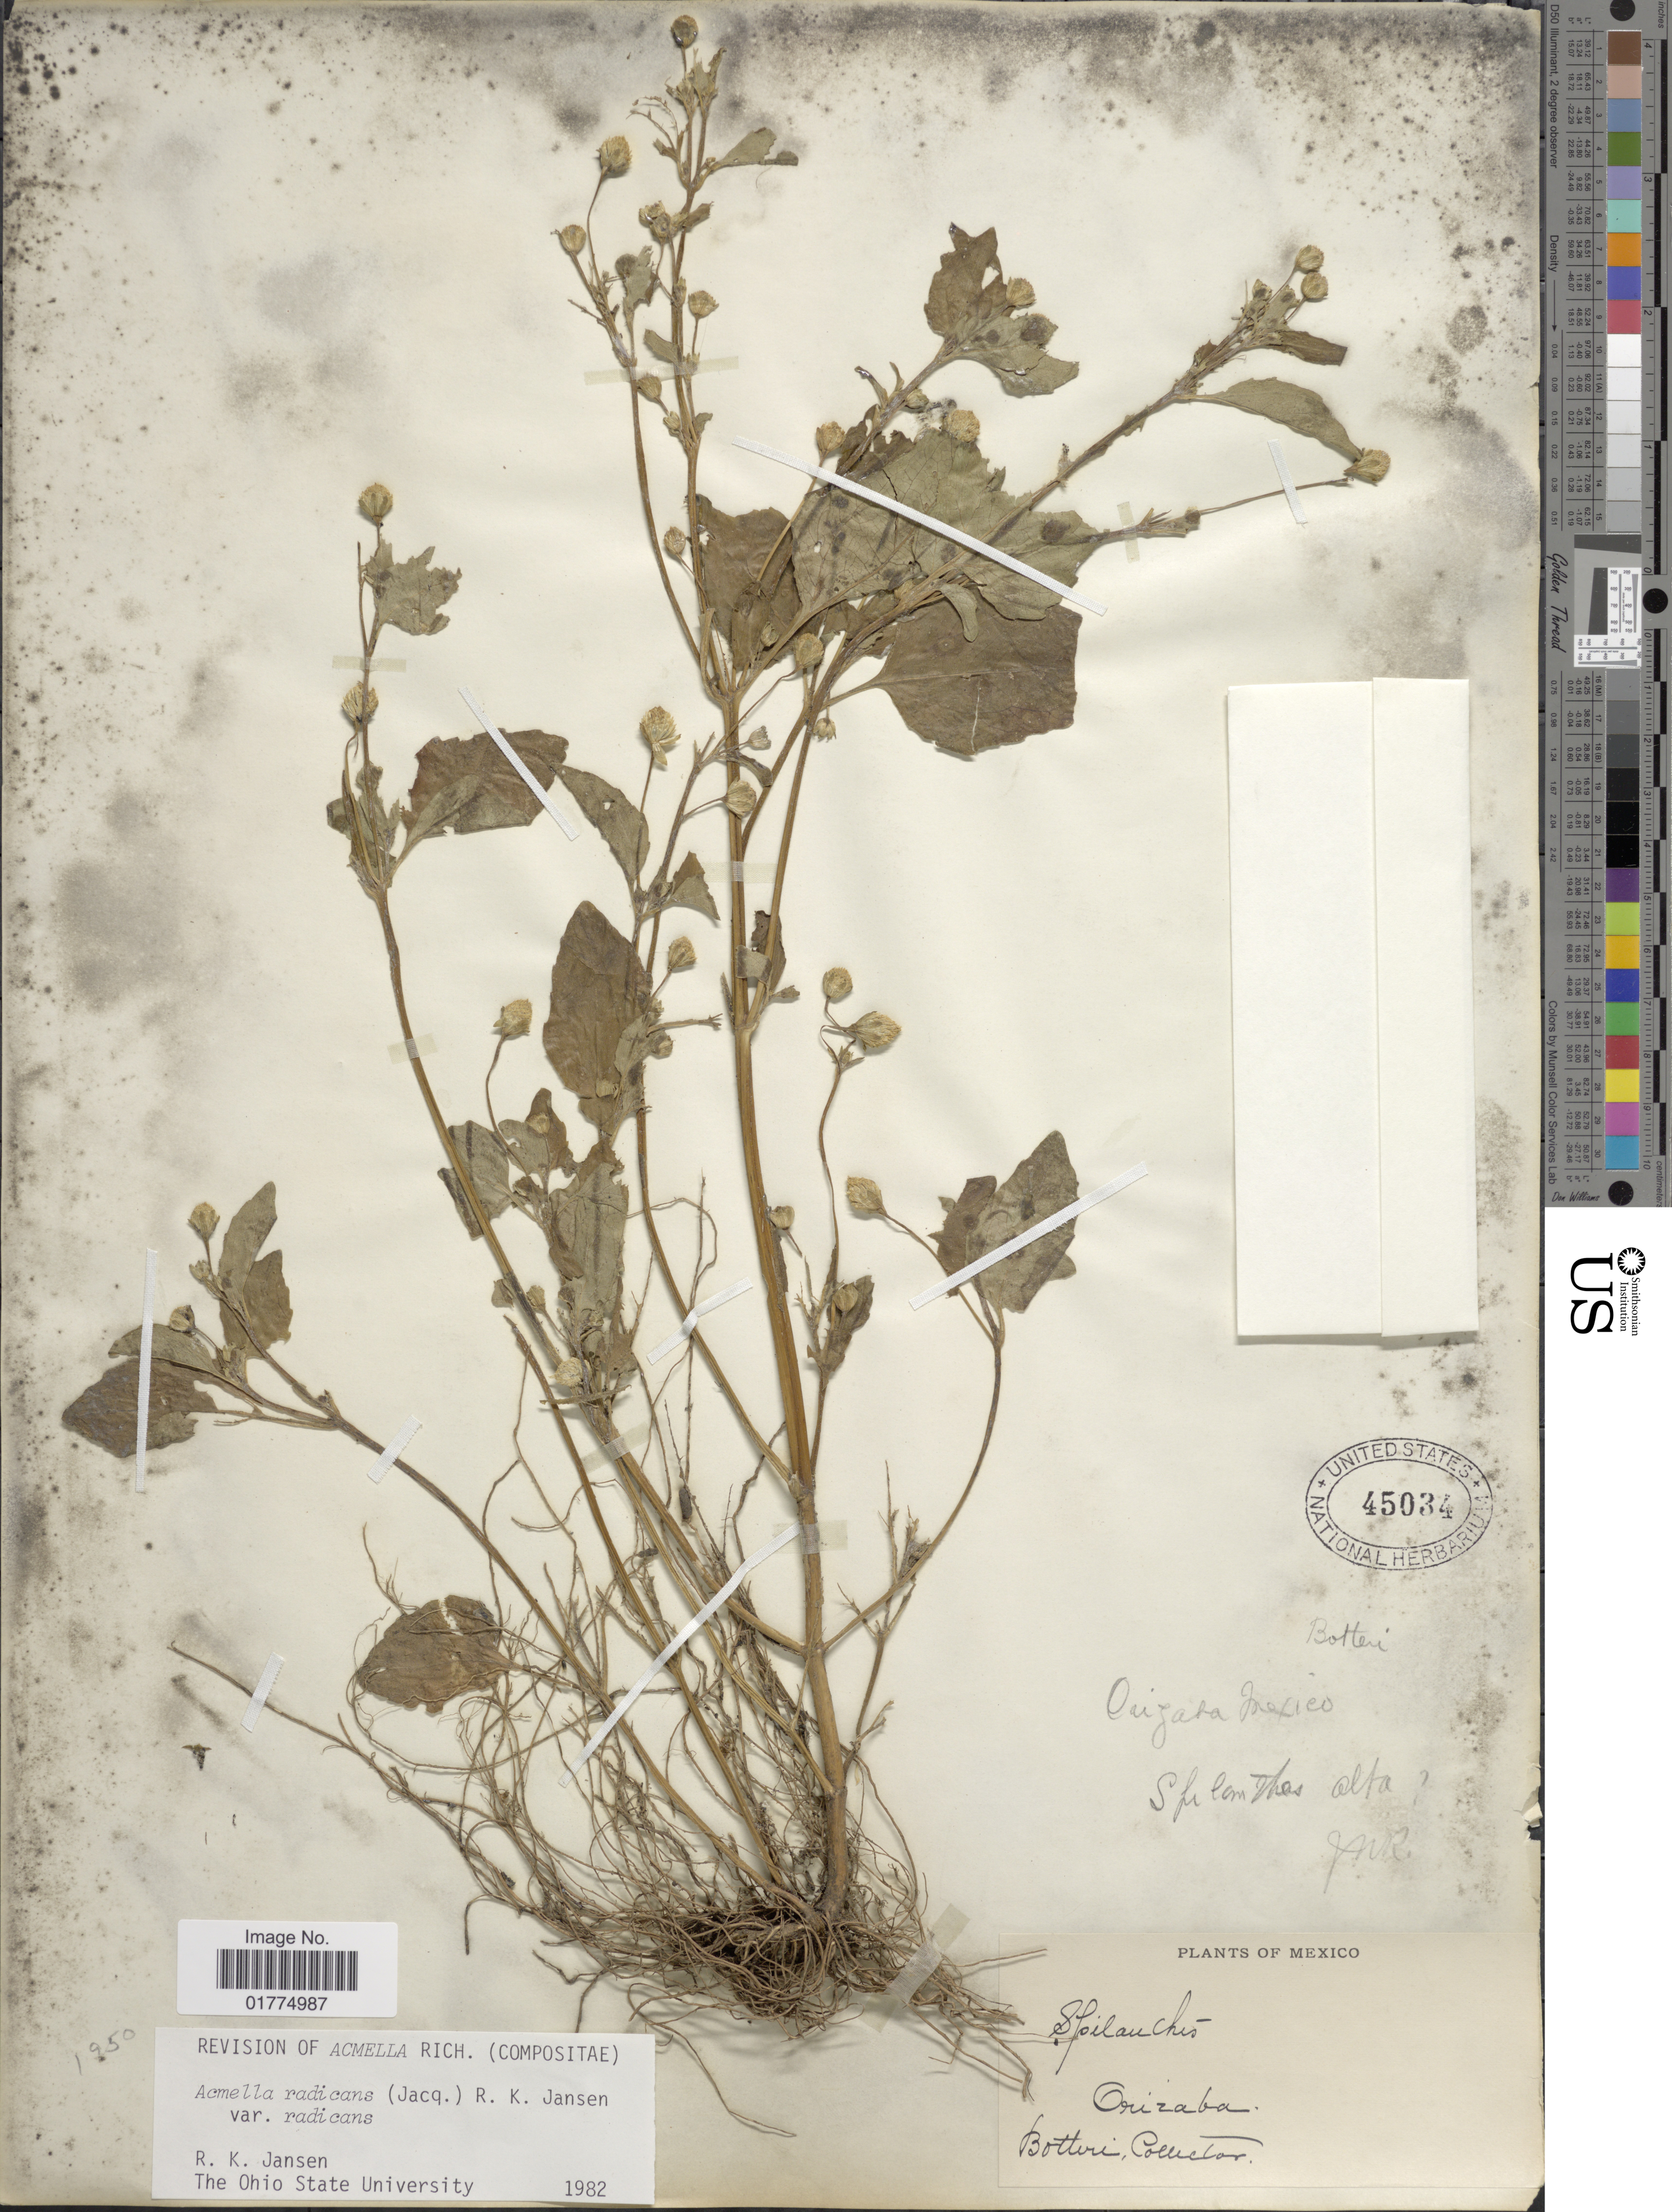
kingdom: Plantae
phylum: Tracheophyta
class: Magnoliopsida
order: Asterales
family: Asteraceae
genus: Acmella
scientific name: Acmella radicans var. radicans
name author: (Jacq.) R.K. Jansen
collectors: -. Botteri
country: Mexico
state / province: México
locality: Mexico. Orizaba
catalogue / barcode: US 45034